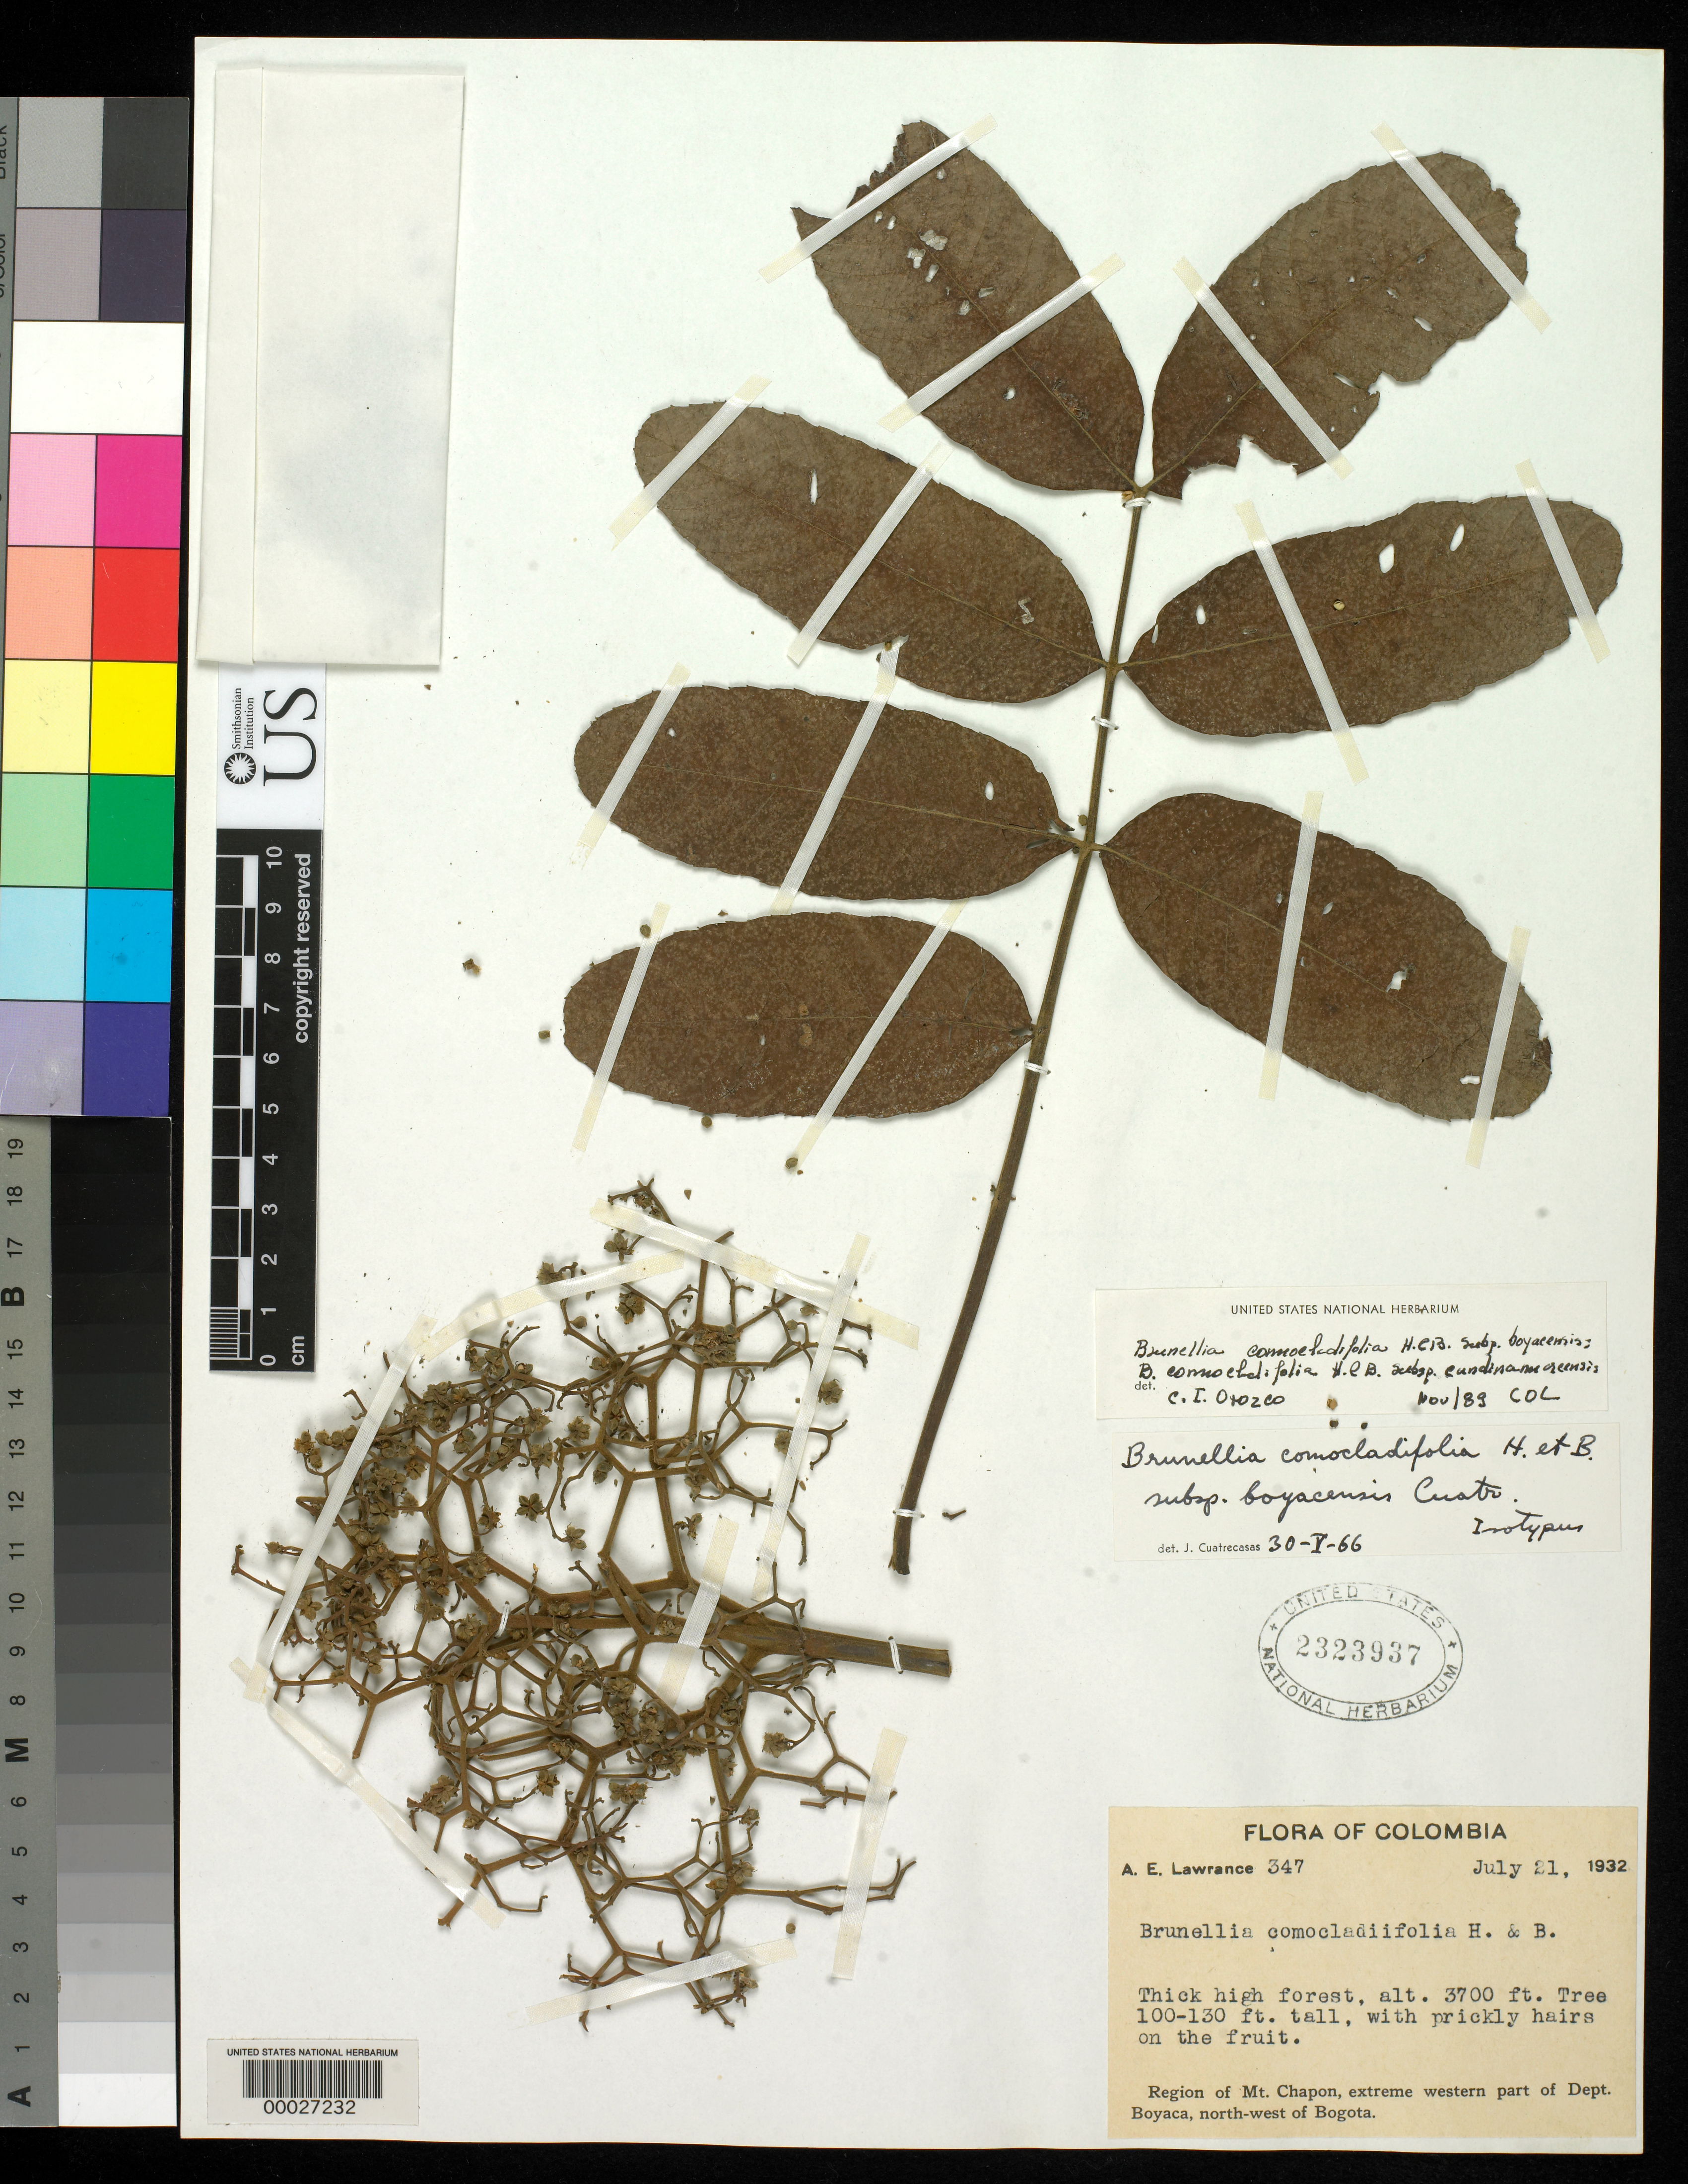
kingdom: Plantae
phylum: Tracheophyta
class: Magnoliopsida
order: Oxalidales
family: Brunelliaceae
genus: Brunellia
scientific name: Brunellia comocladifolia subsp. boyacensis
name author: Cuatrec.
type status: Isotype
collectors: A. Lawrance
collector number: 347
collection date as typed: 21 Jul 1932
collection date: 1932-07-21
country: Colombia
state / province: Boyacá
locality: Region of Mt. Chapon, extreme western part of Dept. Boyaca, NW of Bogota.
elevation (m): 3700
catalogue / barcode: US 2323937